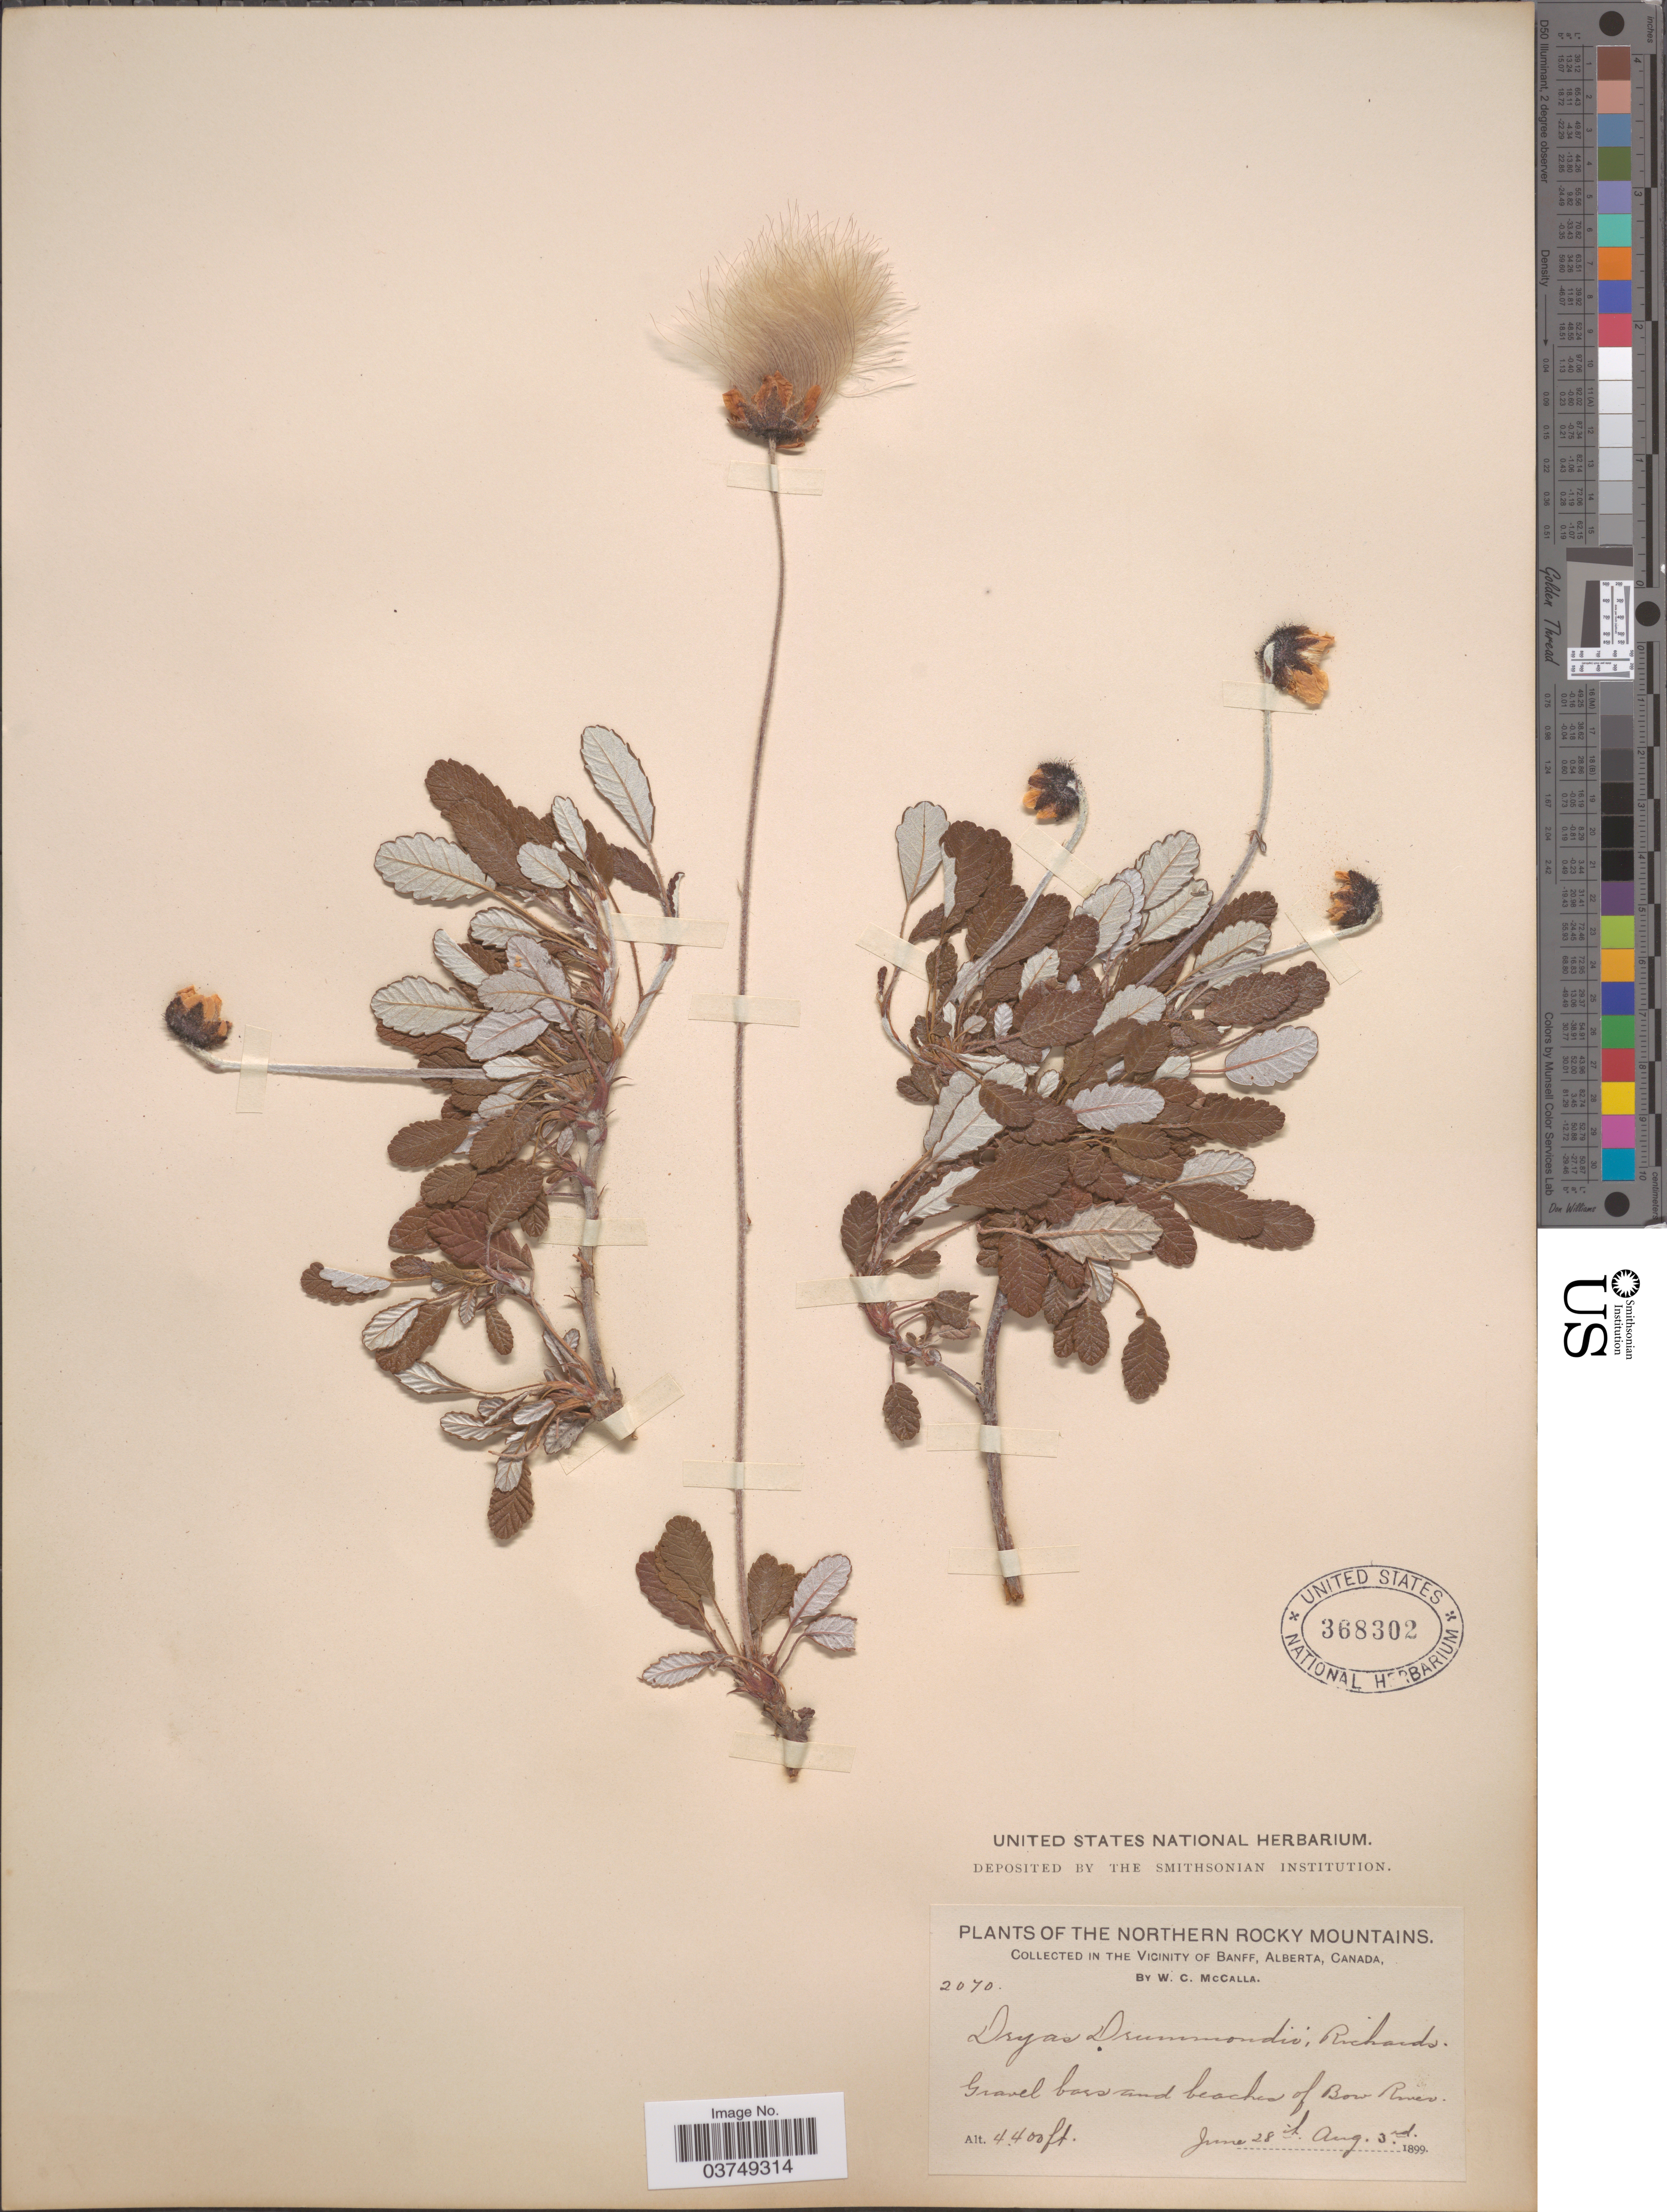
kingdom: Plantae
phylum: Tracheophyta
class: Magnoliopsida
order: Rosales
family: Rosaceae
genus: Dryas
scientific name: Dryas drummondii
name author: Hook. & Richardson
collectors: W. McCalla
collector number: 2070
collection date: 1899-06-28/1899-08-03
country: Canada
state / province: Alberta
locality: The Northern Rocky Mountains. In the Vicinity of Banff. Gravel bars and beaches of Bow River.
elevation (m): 1341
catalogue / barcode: US 368302